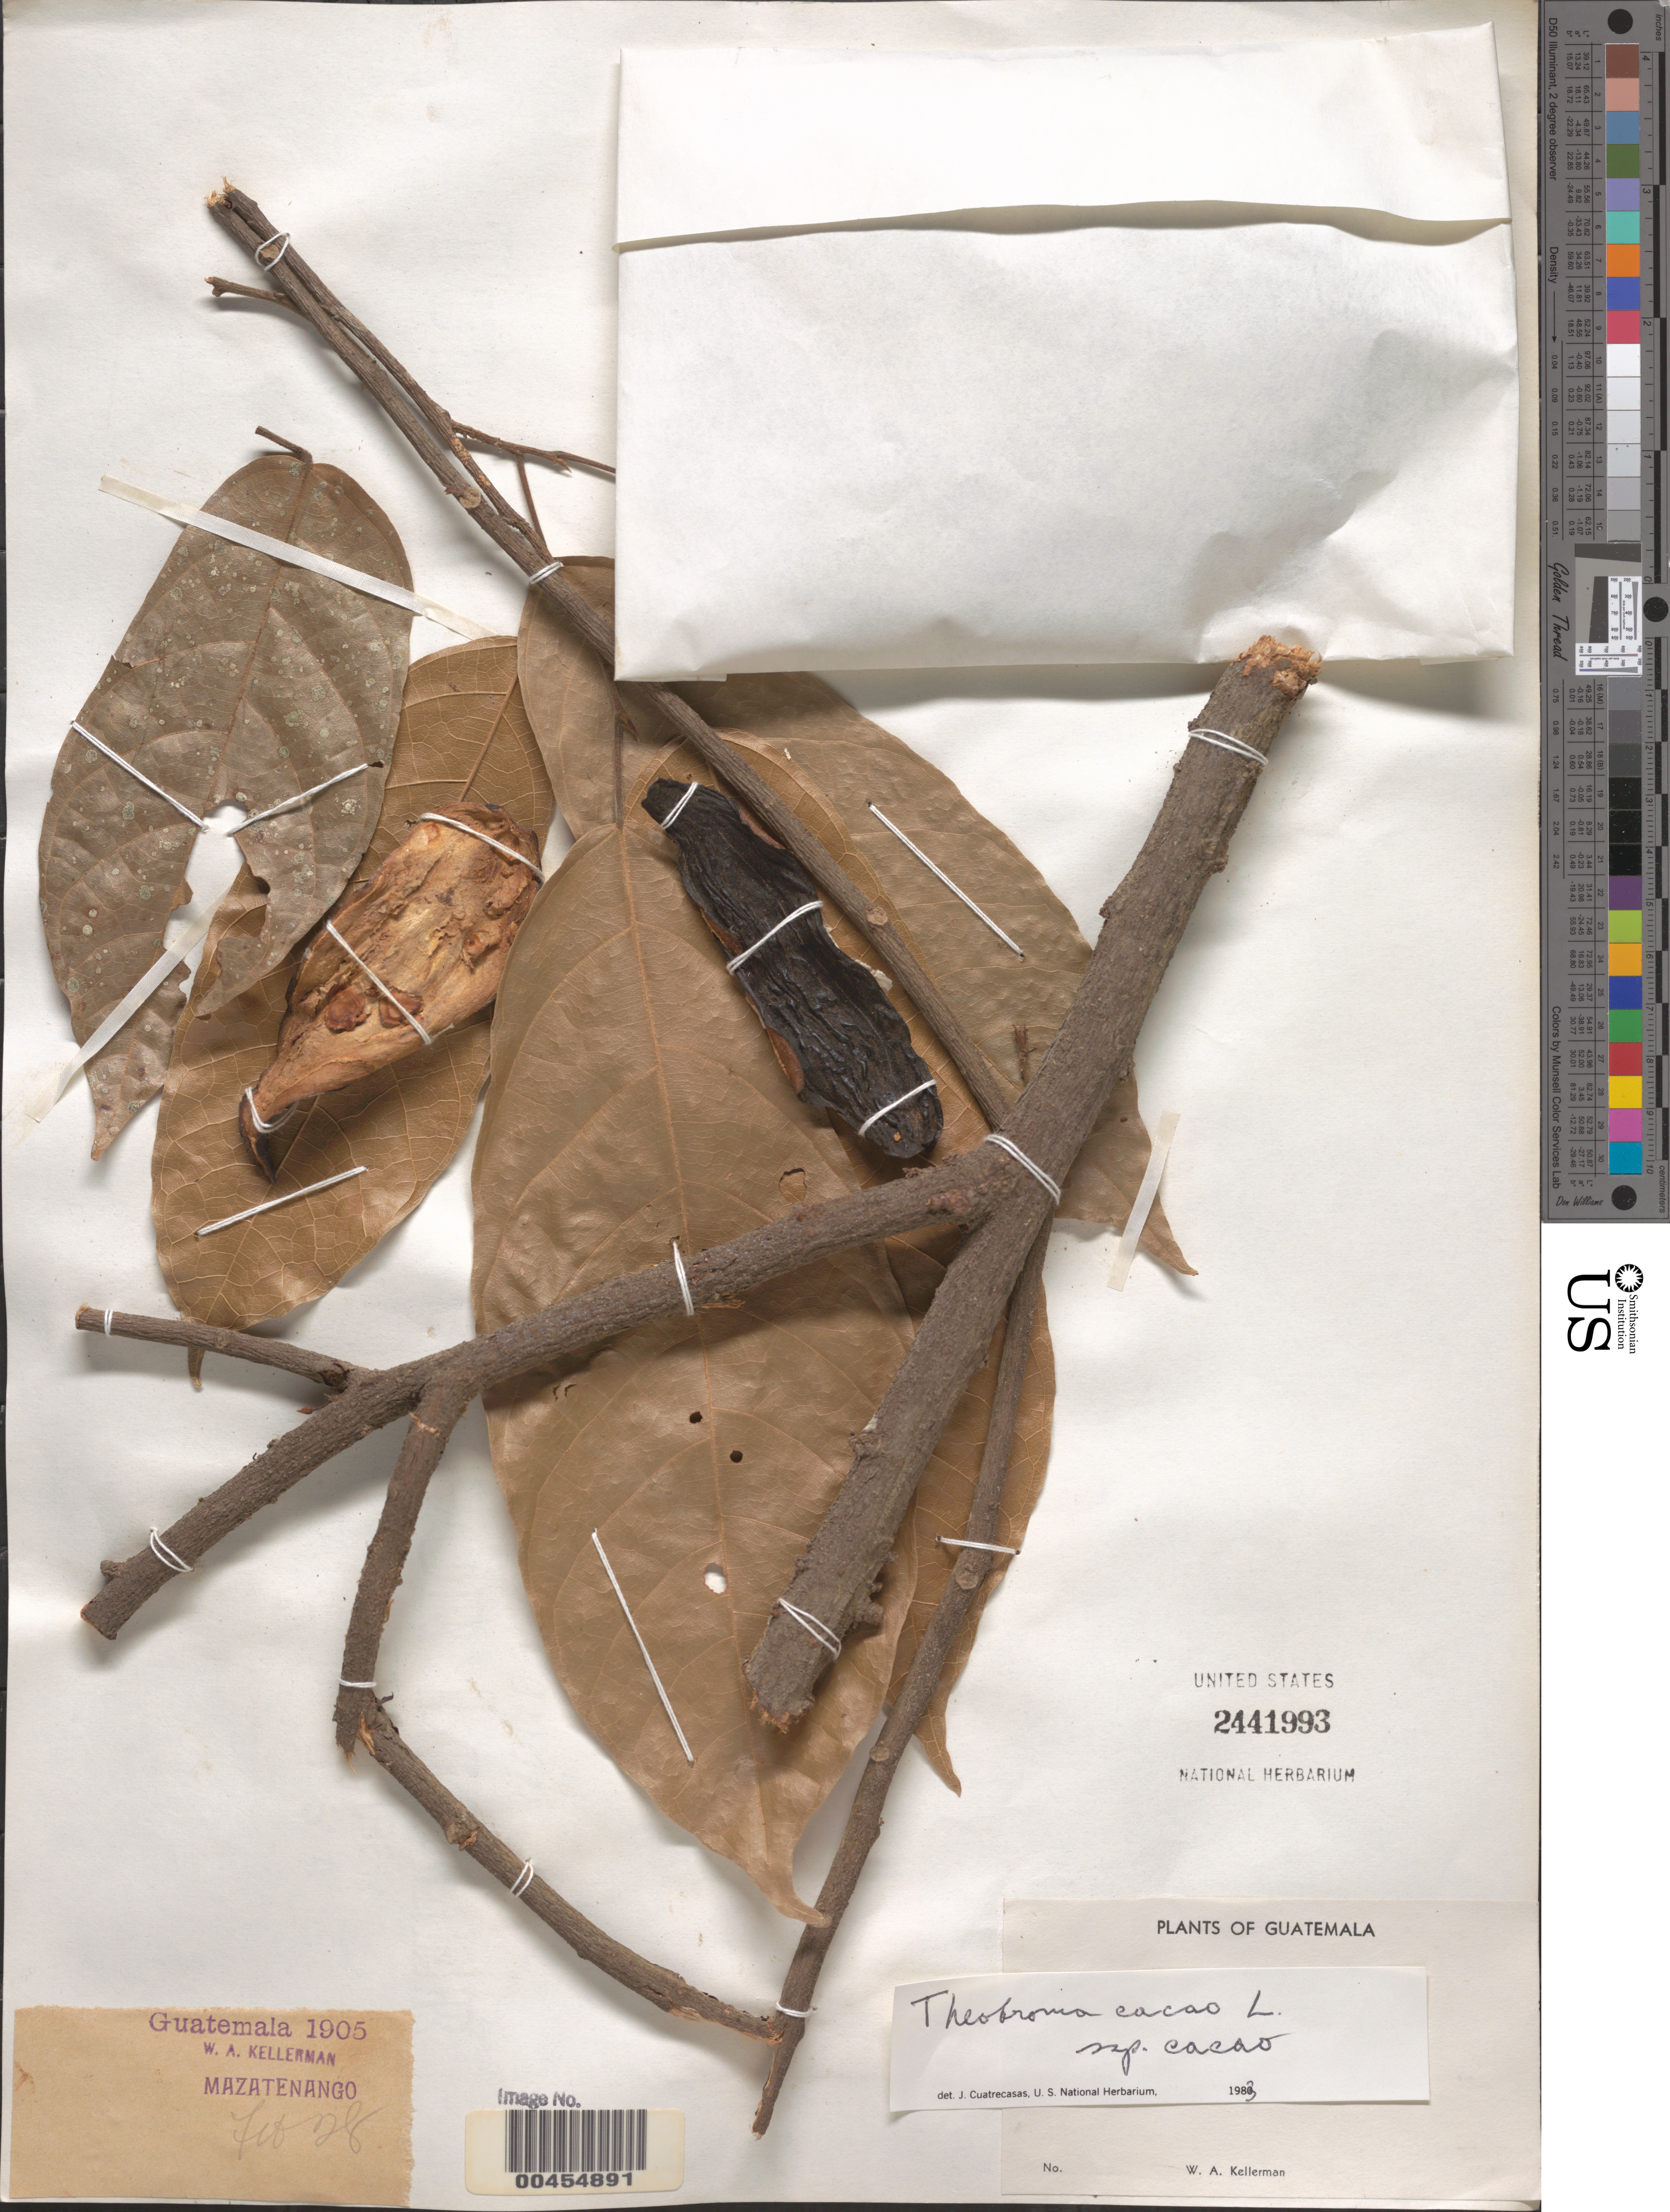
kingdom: Plantae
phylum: Tracheophyta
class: Magnoliopsida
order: Malvales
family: Malvaceae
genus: Theobroma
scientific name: Theobroma cacao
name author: L.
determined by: Cuatrecasas, J.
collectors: W. A. Kellerman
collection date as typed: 28 Feb 1905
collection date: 1905-02-28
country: Guatemala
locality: Mazatenango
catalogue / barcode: US 2441993